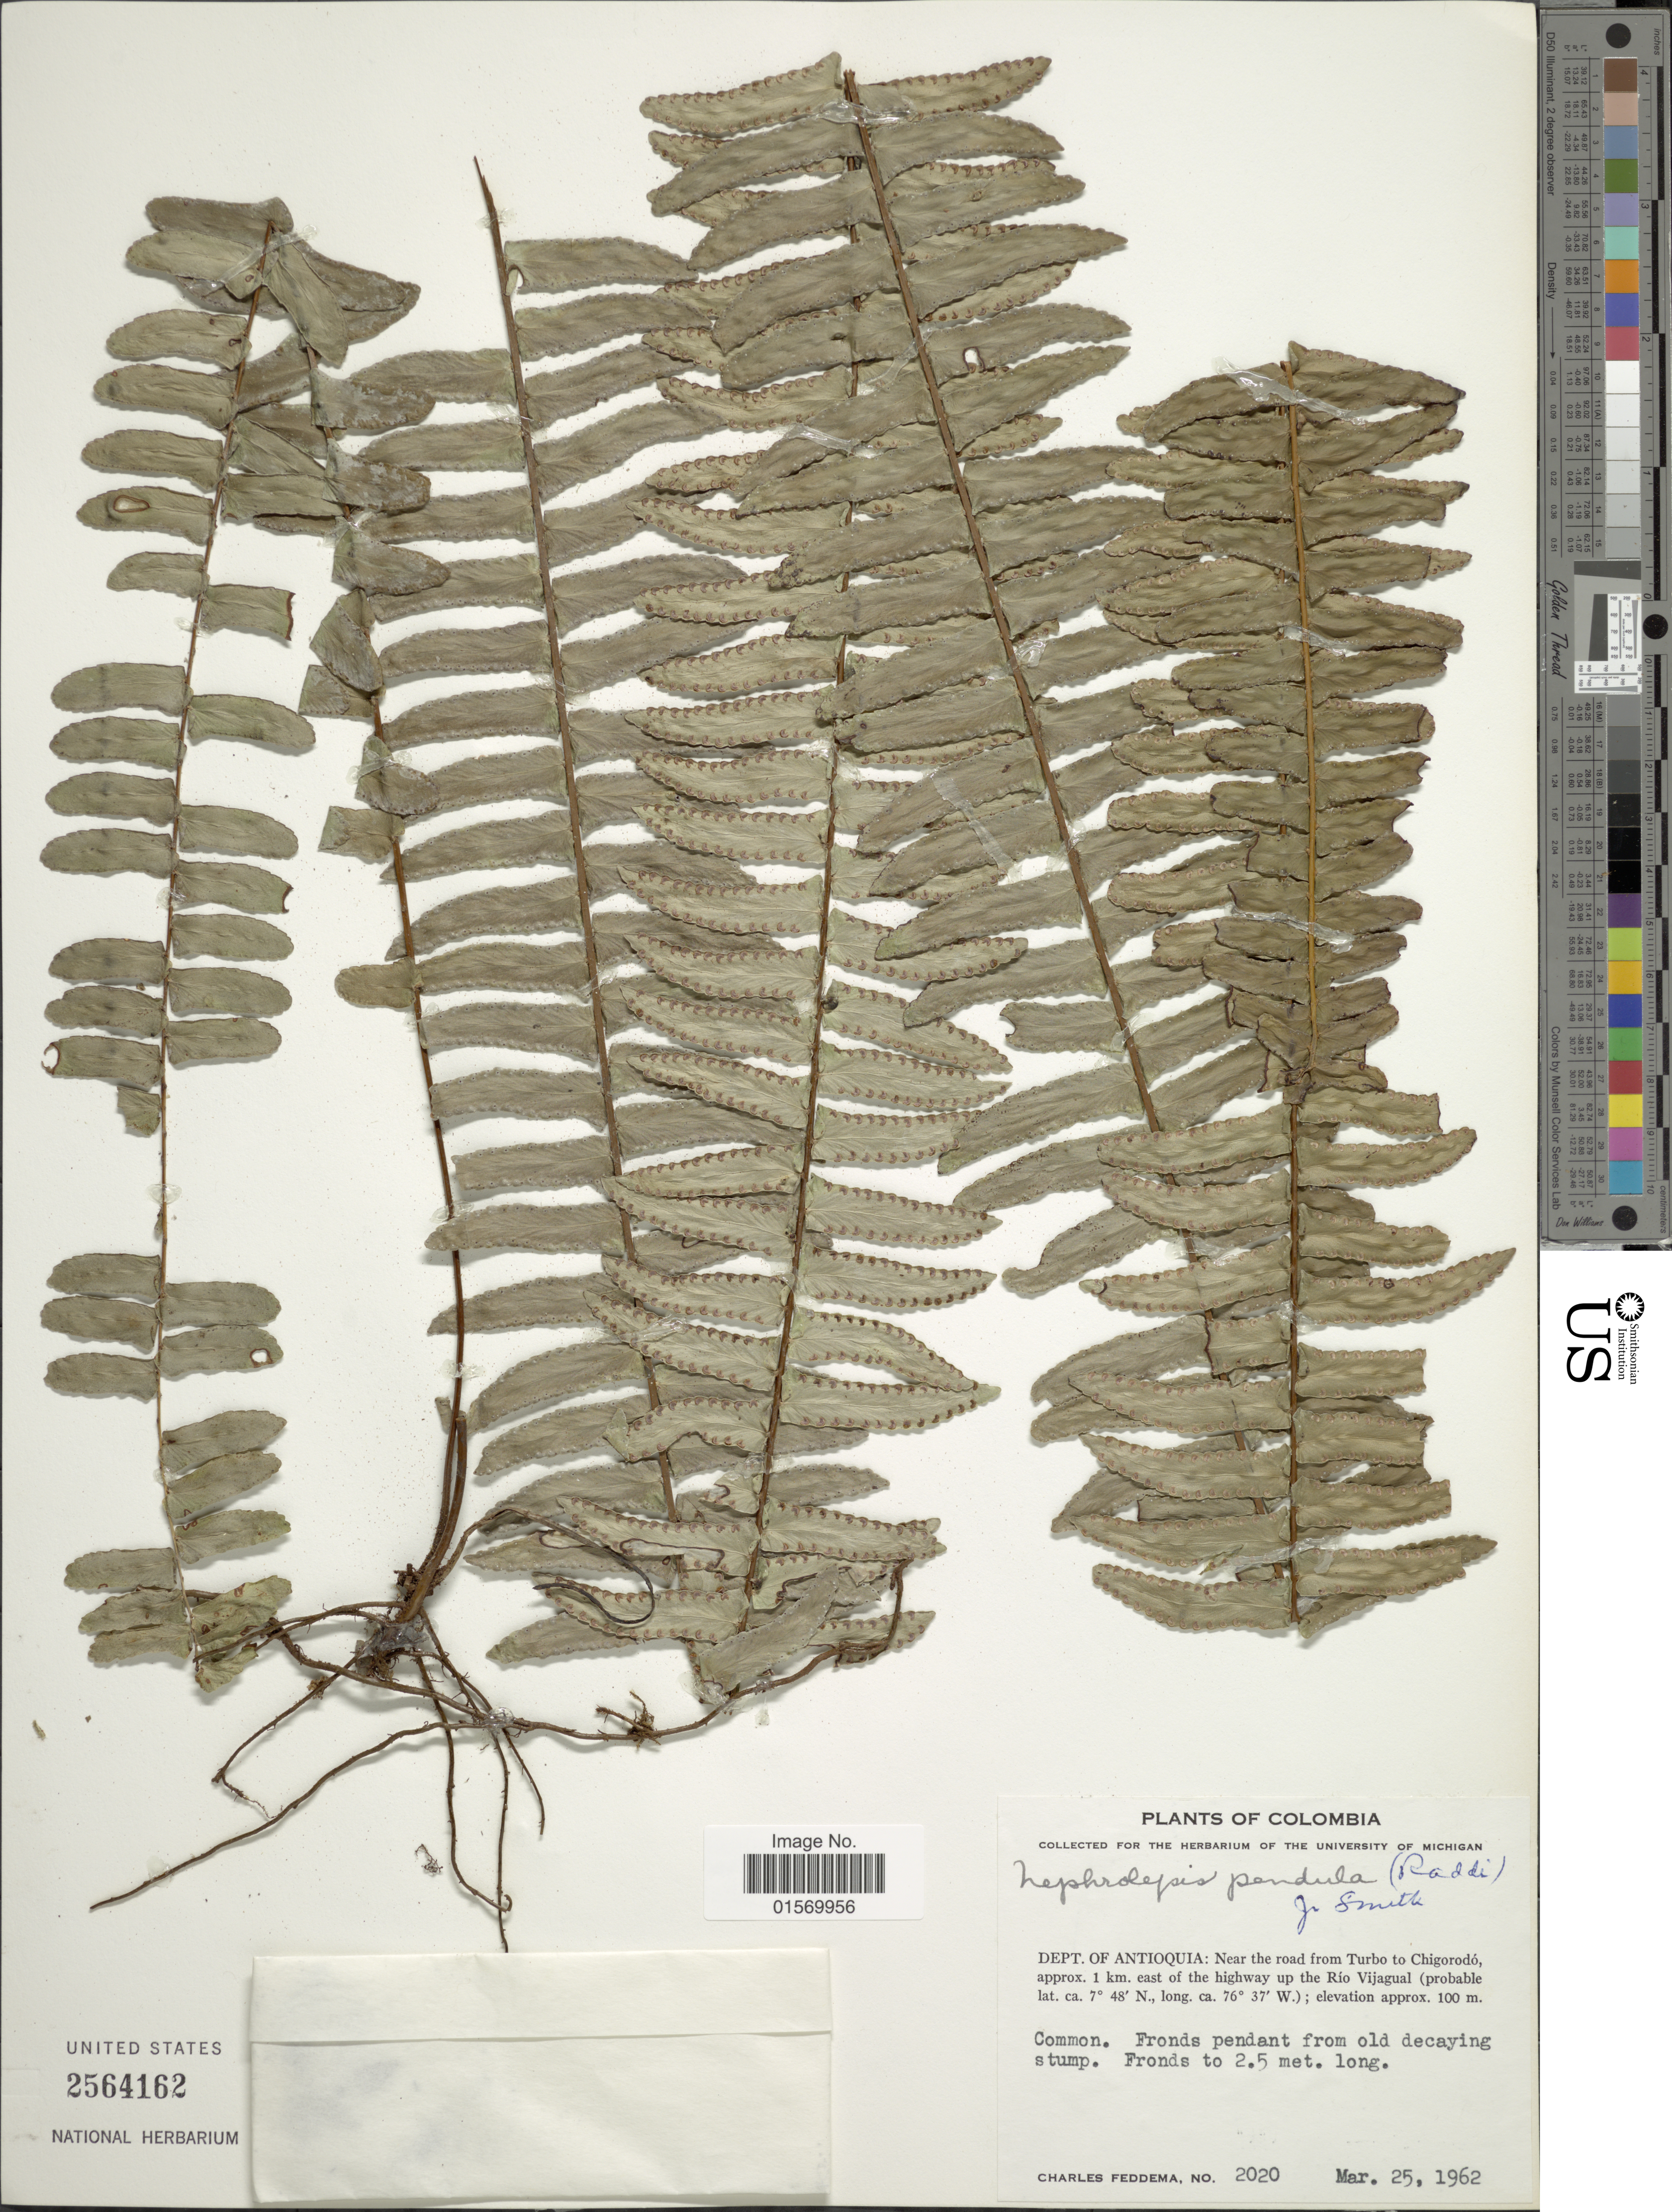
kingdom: Plantae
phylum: Tracheophyta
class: Polypodiopsida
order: Polypodiales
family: Nephrolepidaceae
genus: Nephrolepis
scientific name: Nephrolepis pendula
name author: (Raddi) J. Sm.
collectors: C. Feddema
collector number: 2020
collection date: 1962-03-25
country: Colombia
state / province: Antioquia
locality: Near the road from Turbo to Chigorodó, approx. 1 km. east of the highway up the Río Vijagual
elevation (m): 100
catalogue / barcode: US 2564162